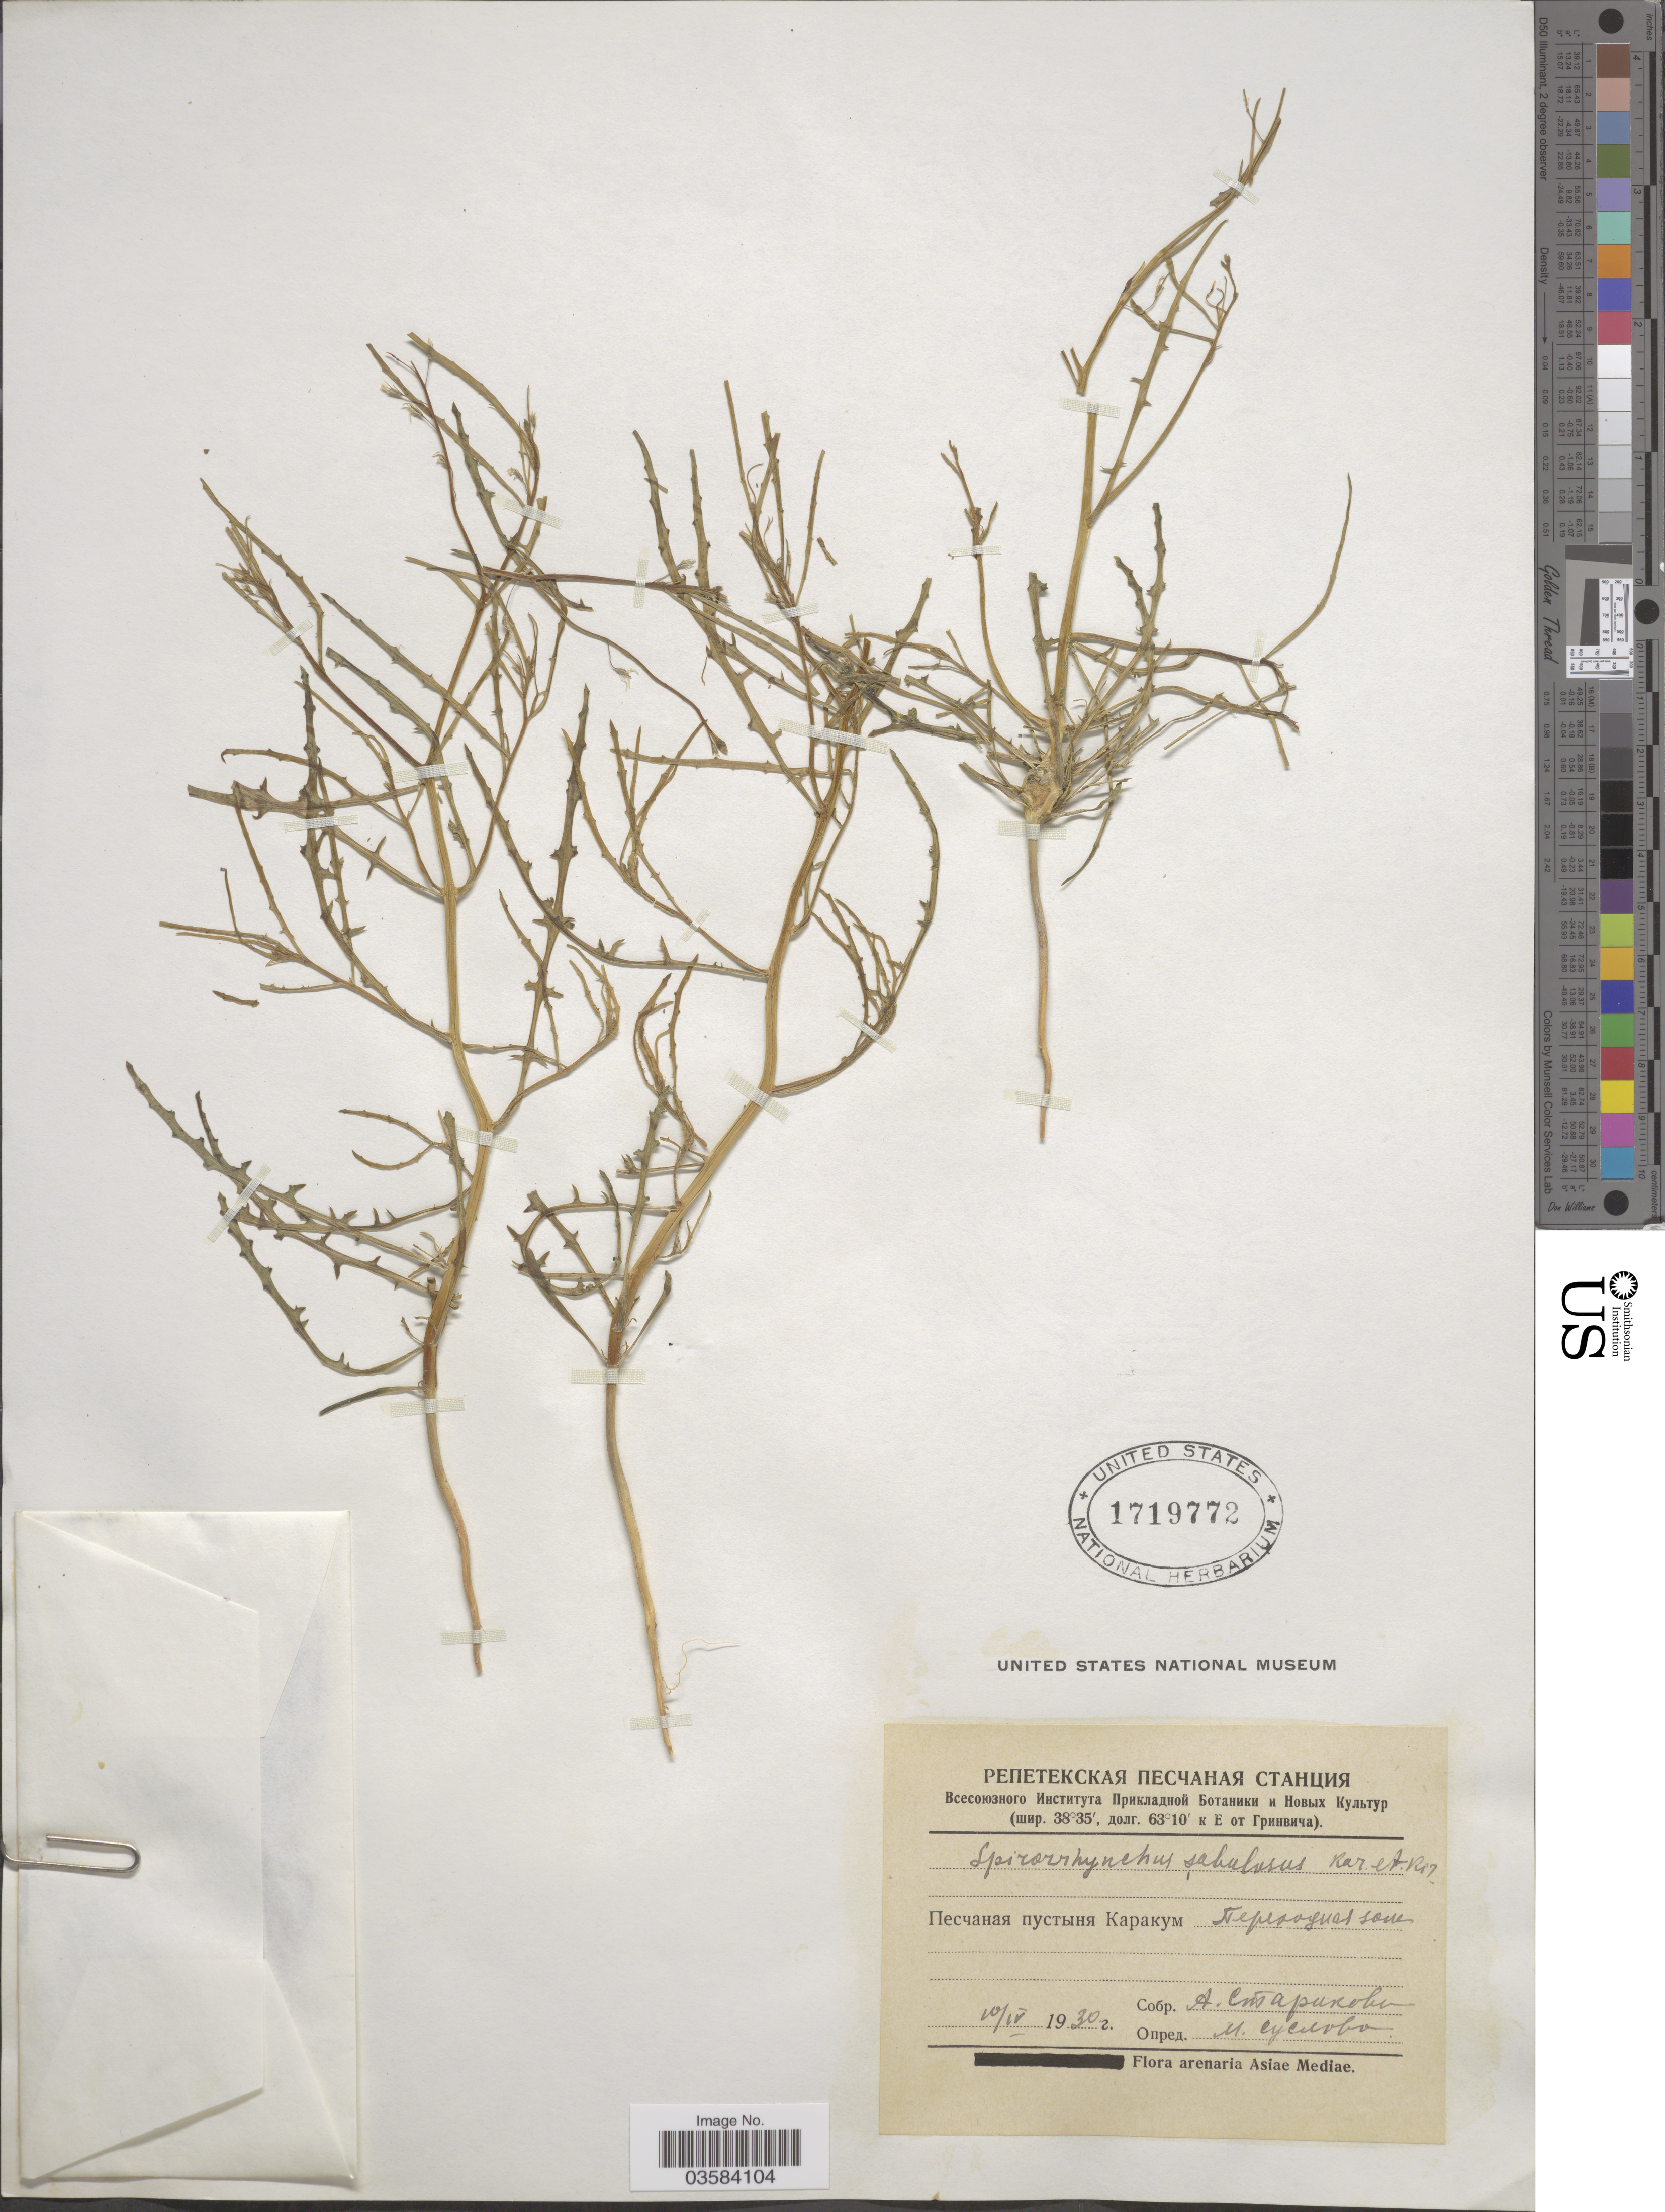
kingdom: Plantae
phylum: Tracheophyta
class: Magnoliopsida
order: Brassicales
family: Brassicaceae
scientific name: Spirorrhynchus sabulosus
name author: Karelin & Kirilov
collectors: A. Starikova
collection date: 1930-04-10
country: Turkmenistan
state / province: Lebap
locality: Karakum Desert. Arenaria Asiae Mediae.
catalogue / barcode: US 1719772